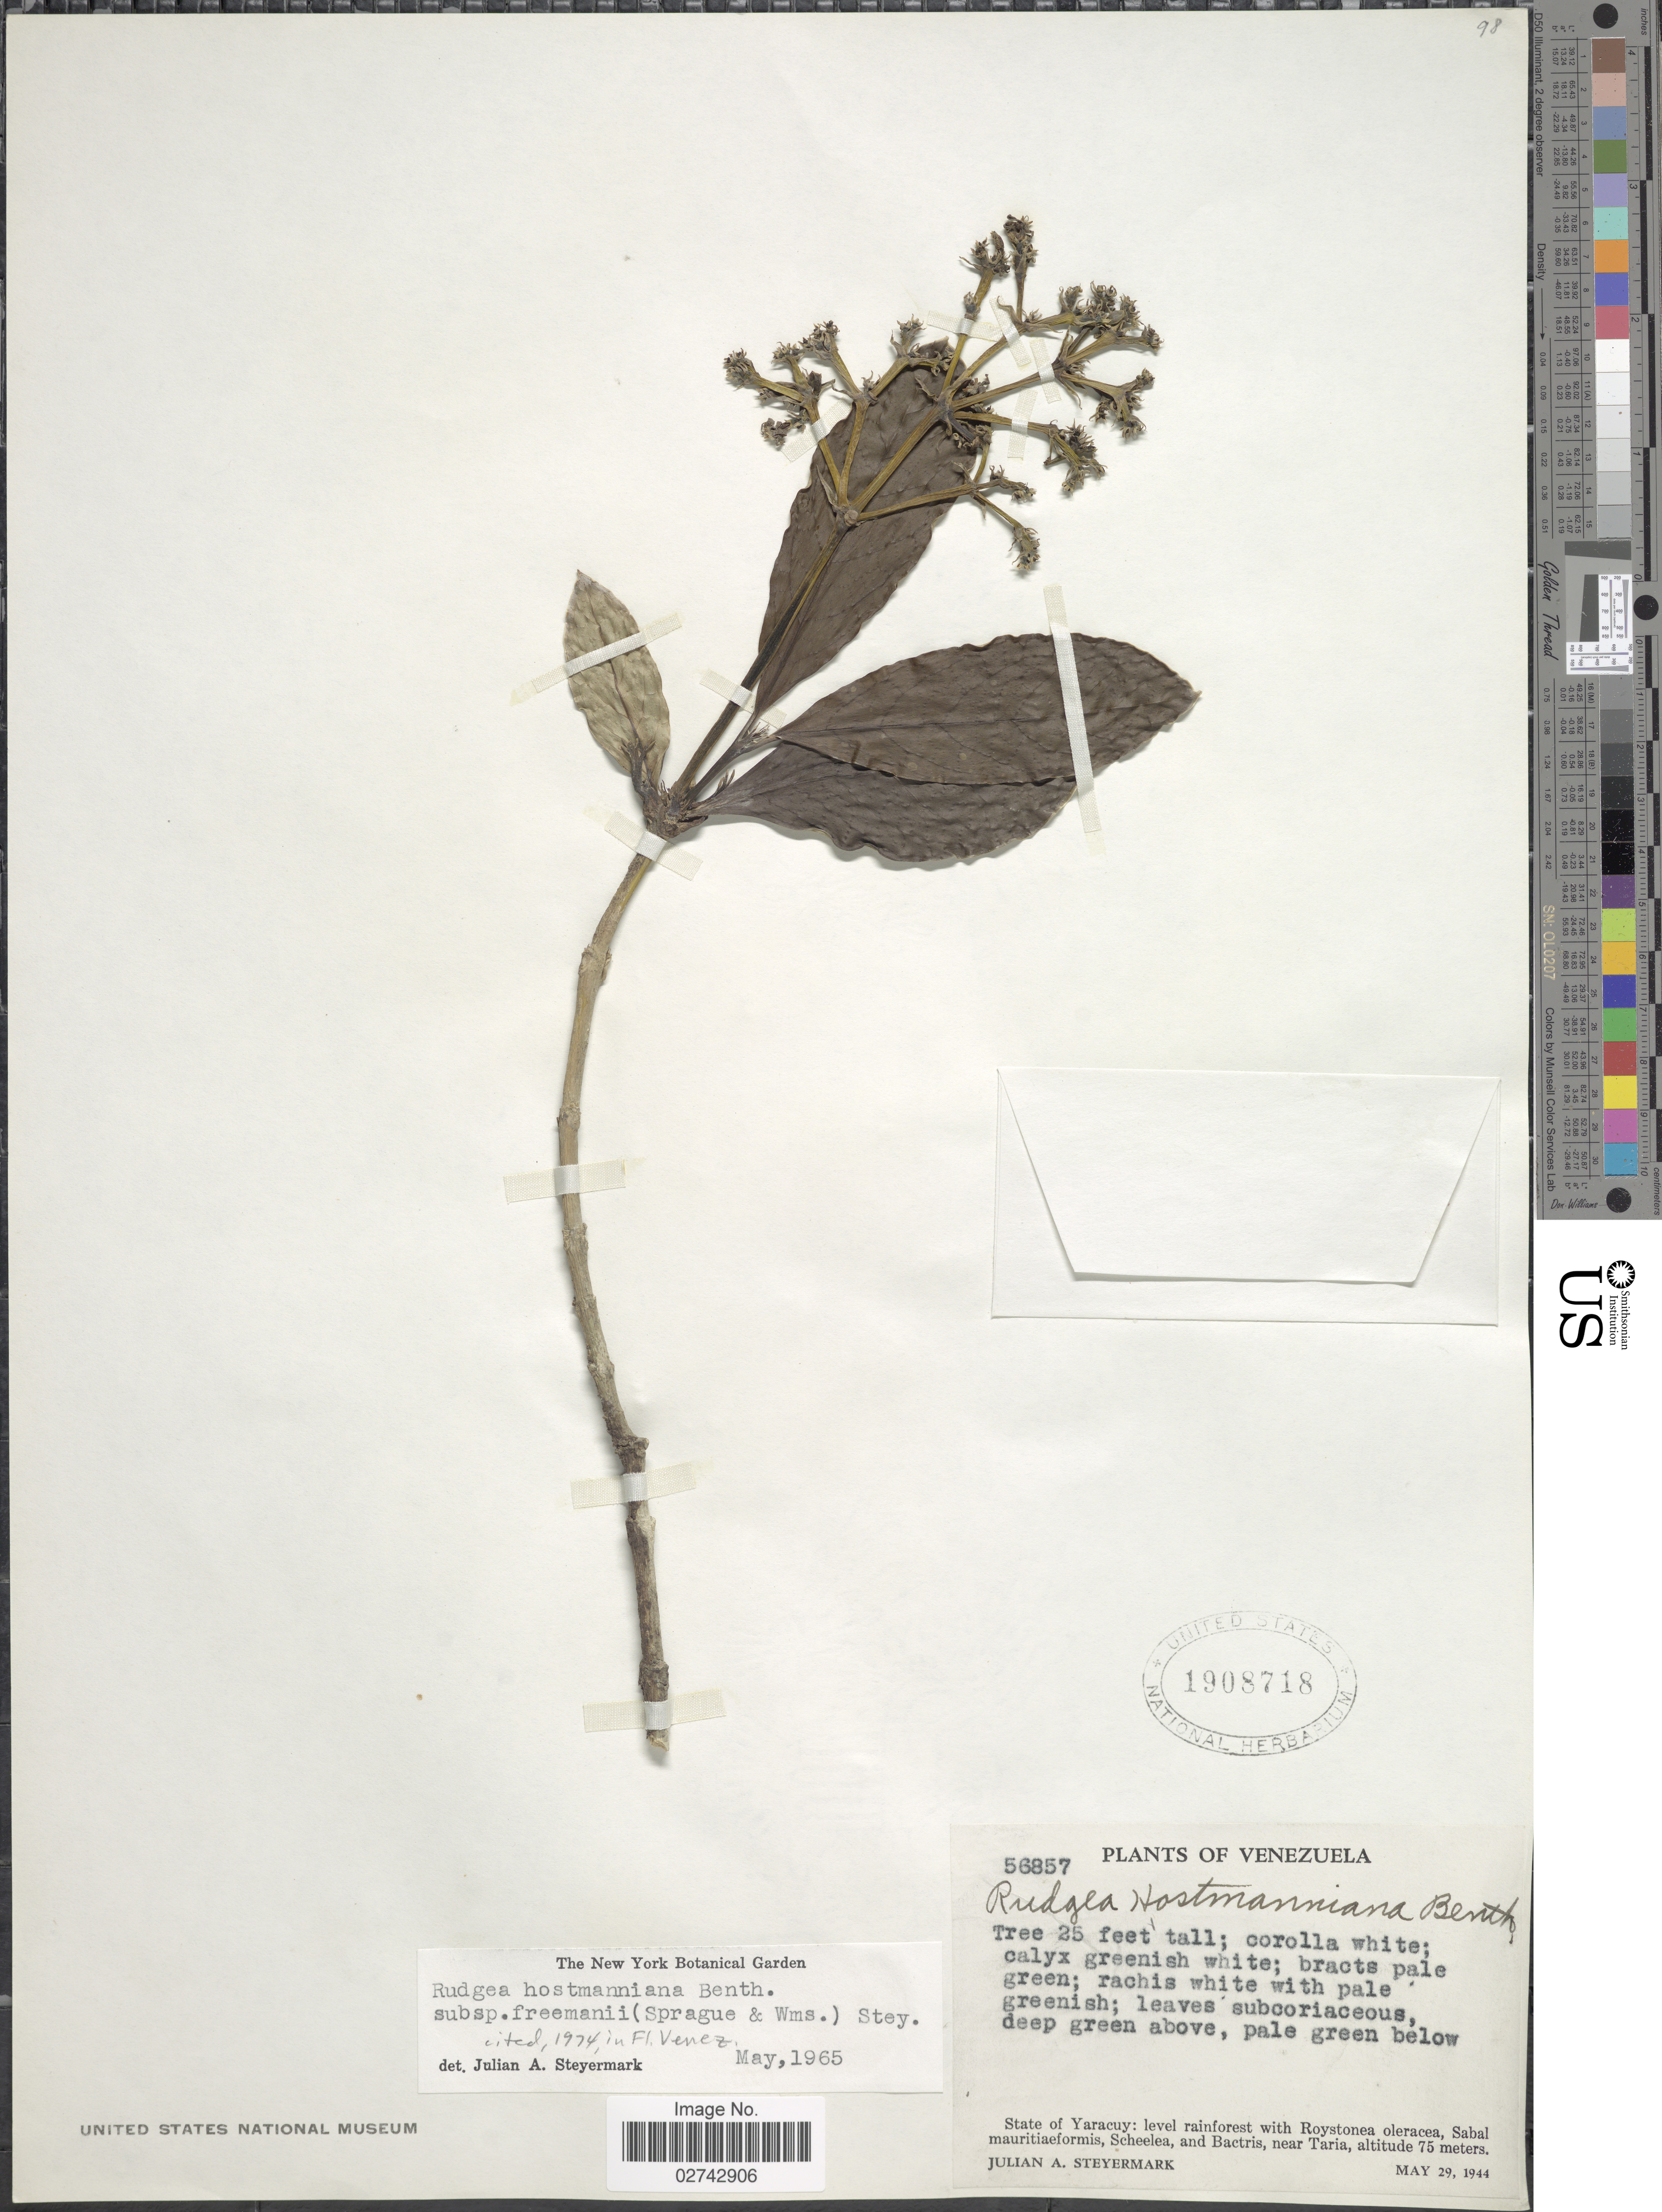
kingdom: Plantae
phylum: Tracheophyta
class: Magnoliopsida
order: Gentianales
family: Rubiaceae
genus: Rudgea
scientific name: Rudgea hostmanniana subsp. freemanii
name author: (C. Sprague & R.O. Williams ex R.O. Williams & Cheesman) Steyerm.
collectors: J. Steyermark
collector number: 56857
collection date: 1944-05-29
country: Venezuela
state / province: Yaracuy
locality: Near Taria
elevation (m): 75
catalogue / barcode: US 1908718